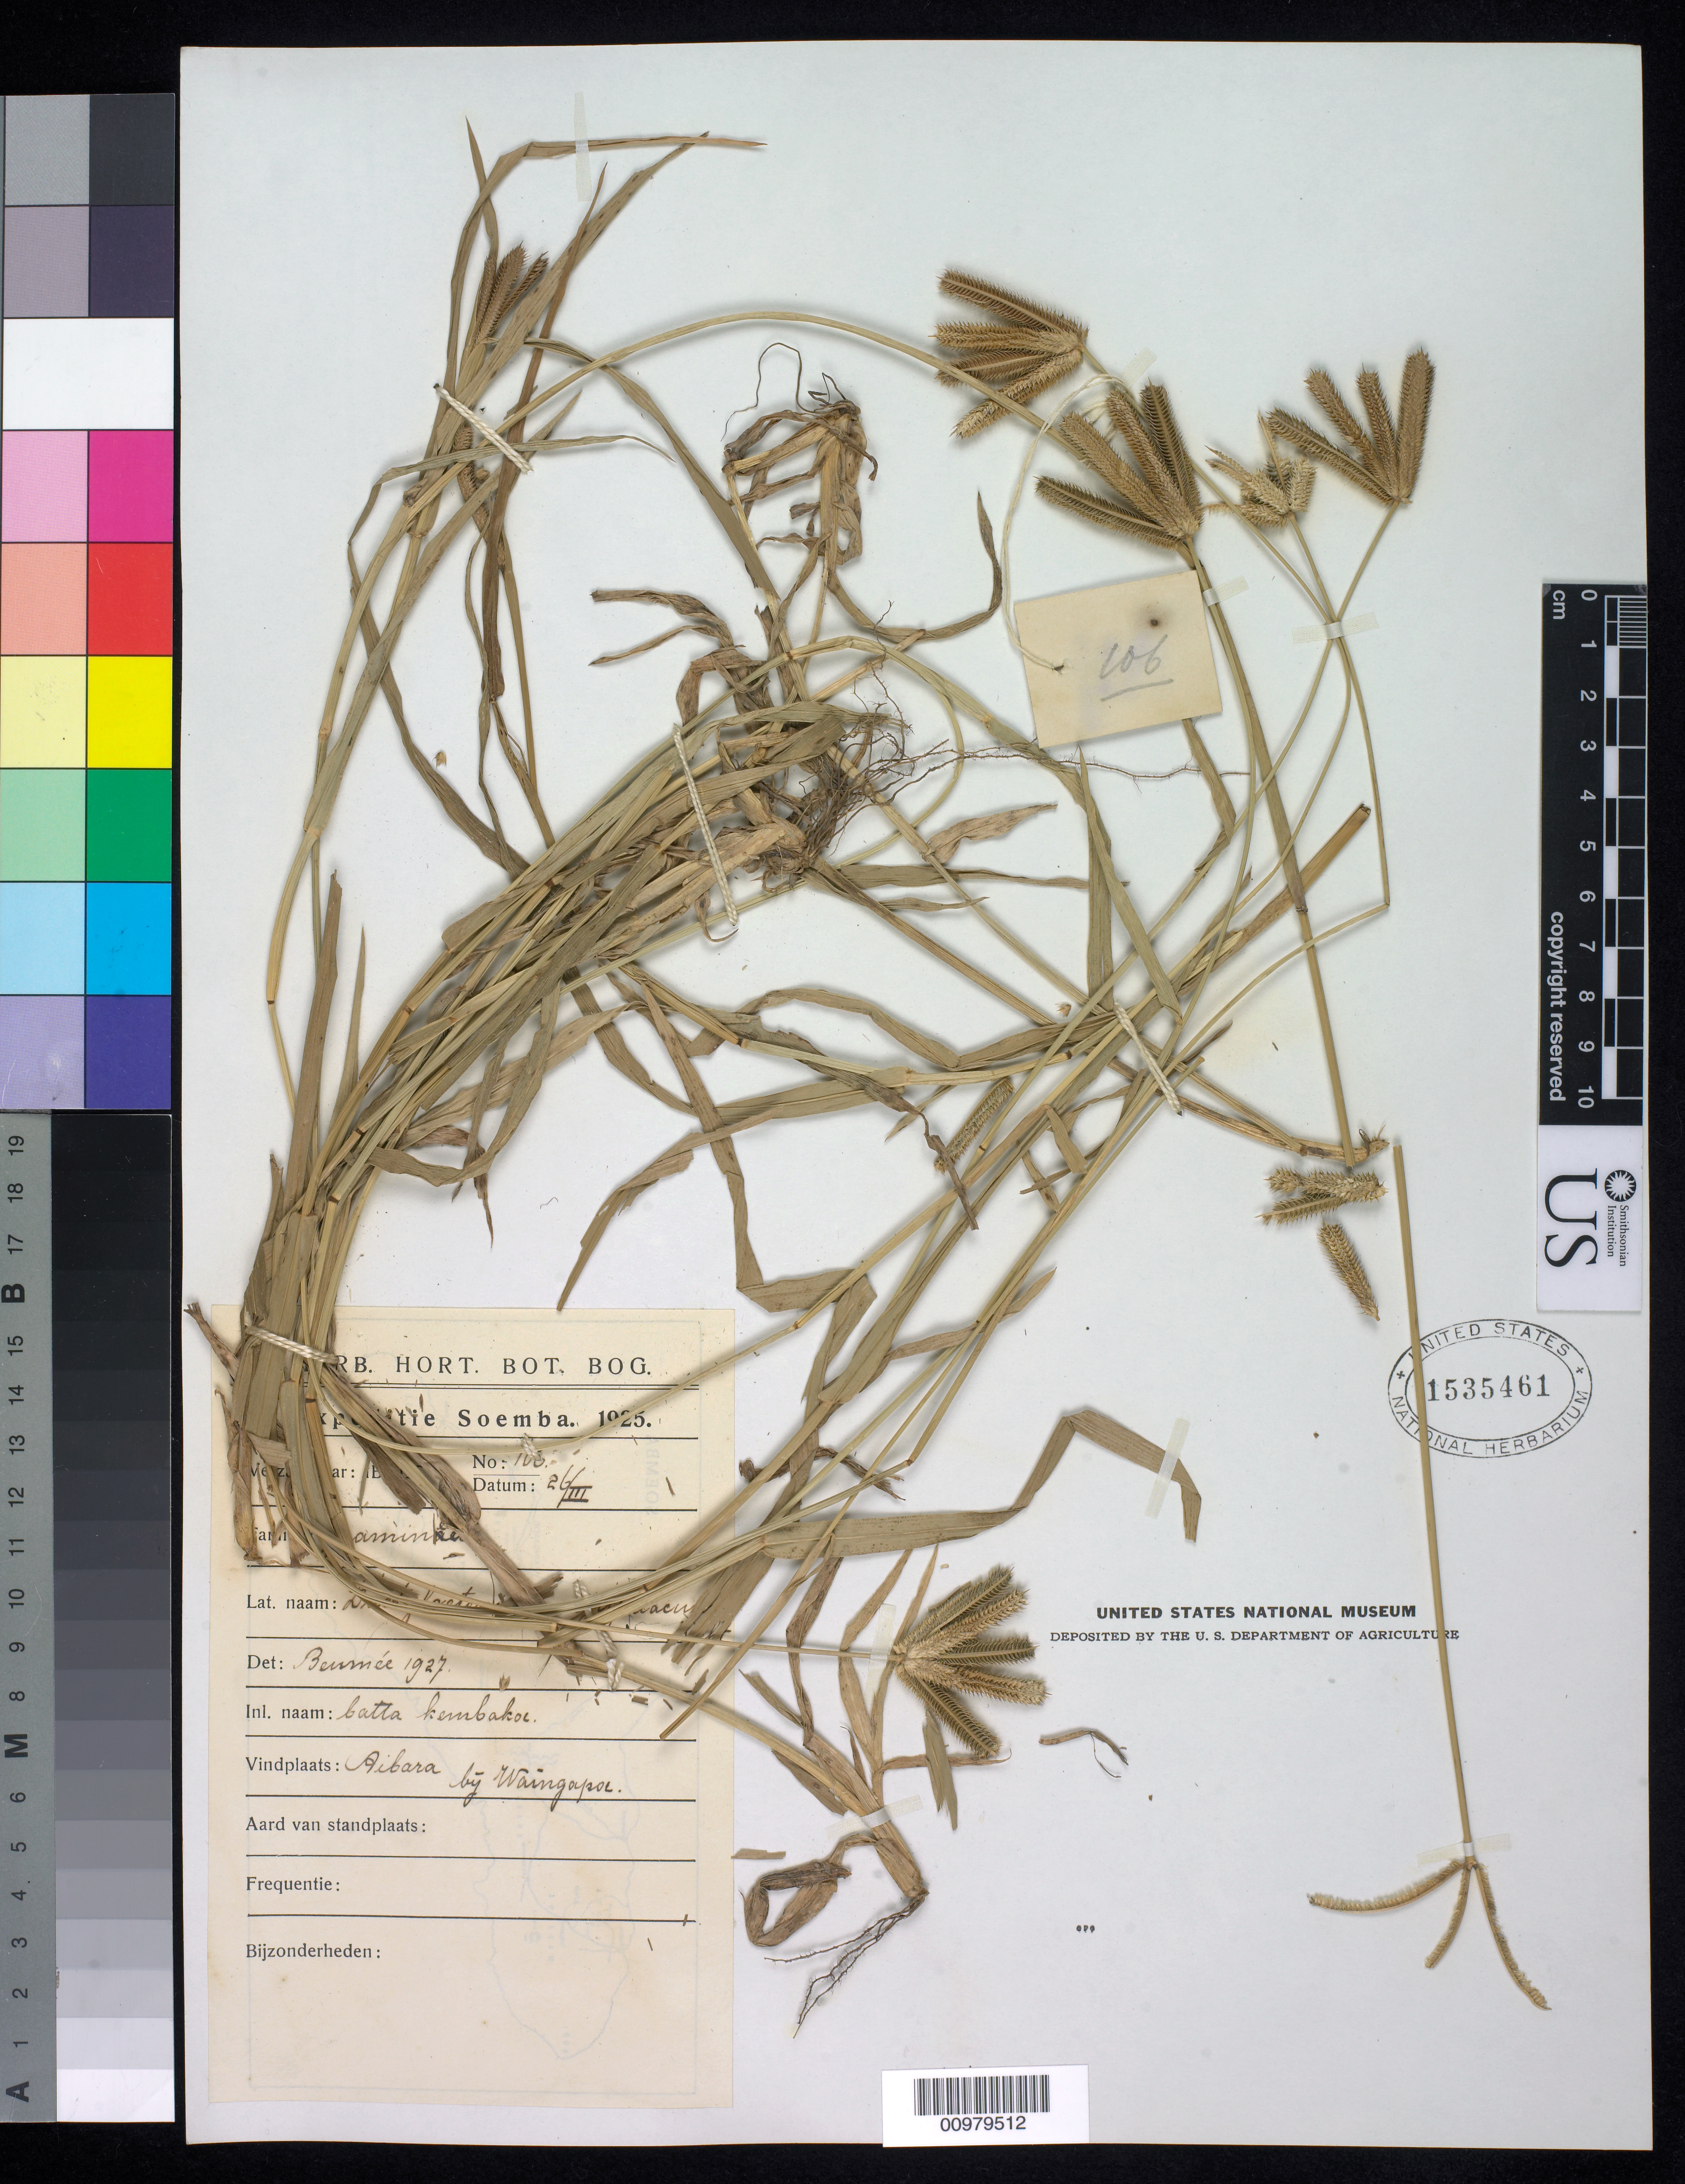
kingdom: Plantae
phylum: Tracheophyta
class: Liliopsida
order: Poales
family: Poaceae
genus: Dactyloctenium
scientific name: Dactyloctenium aegyptium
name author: (L.) Willd.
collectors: -. Iboet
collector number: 106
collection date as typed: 1925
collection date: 1925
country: Indonesia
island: Soemba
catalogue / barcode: US 1535461